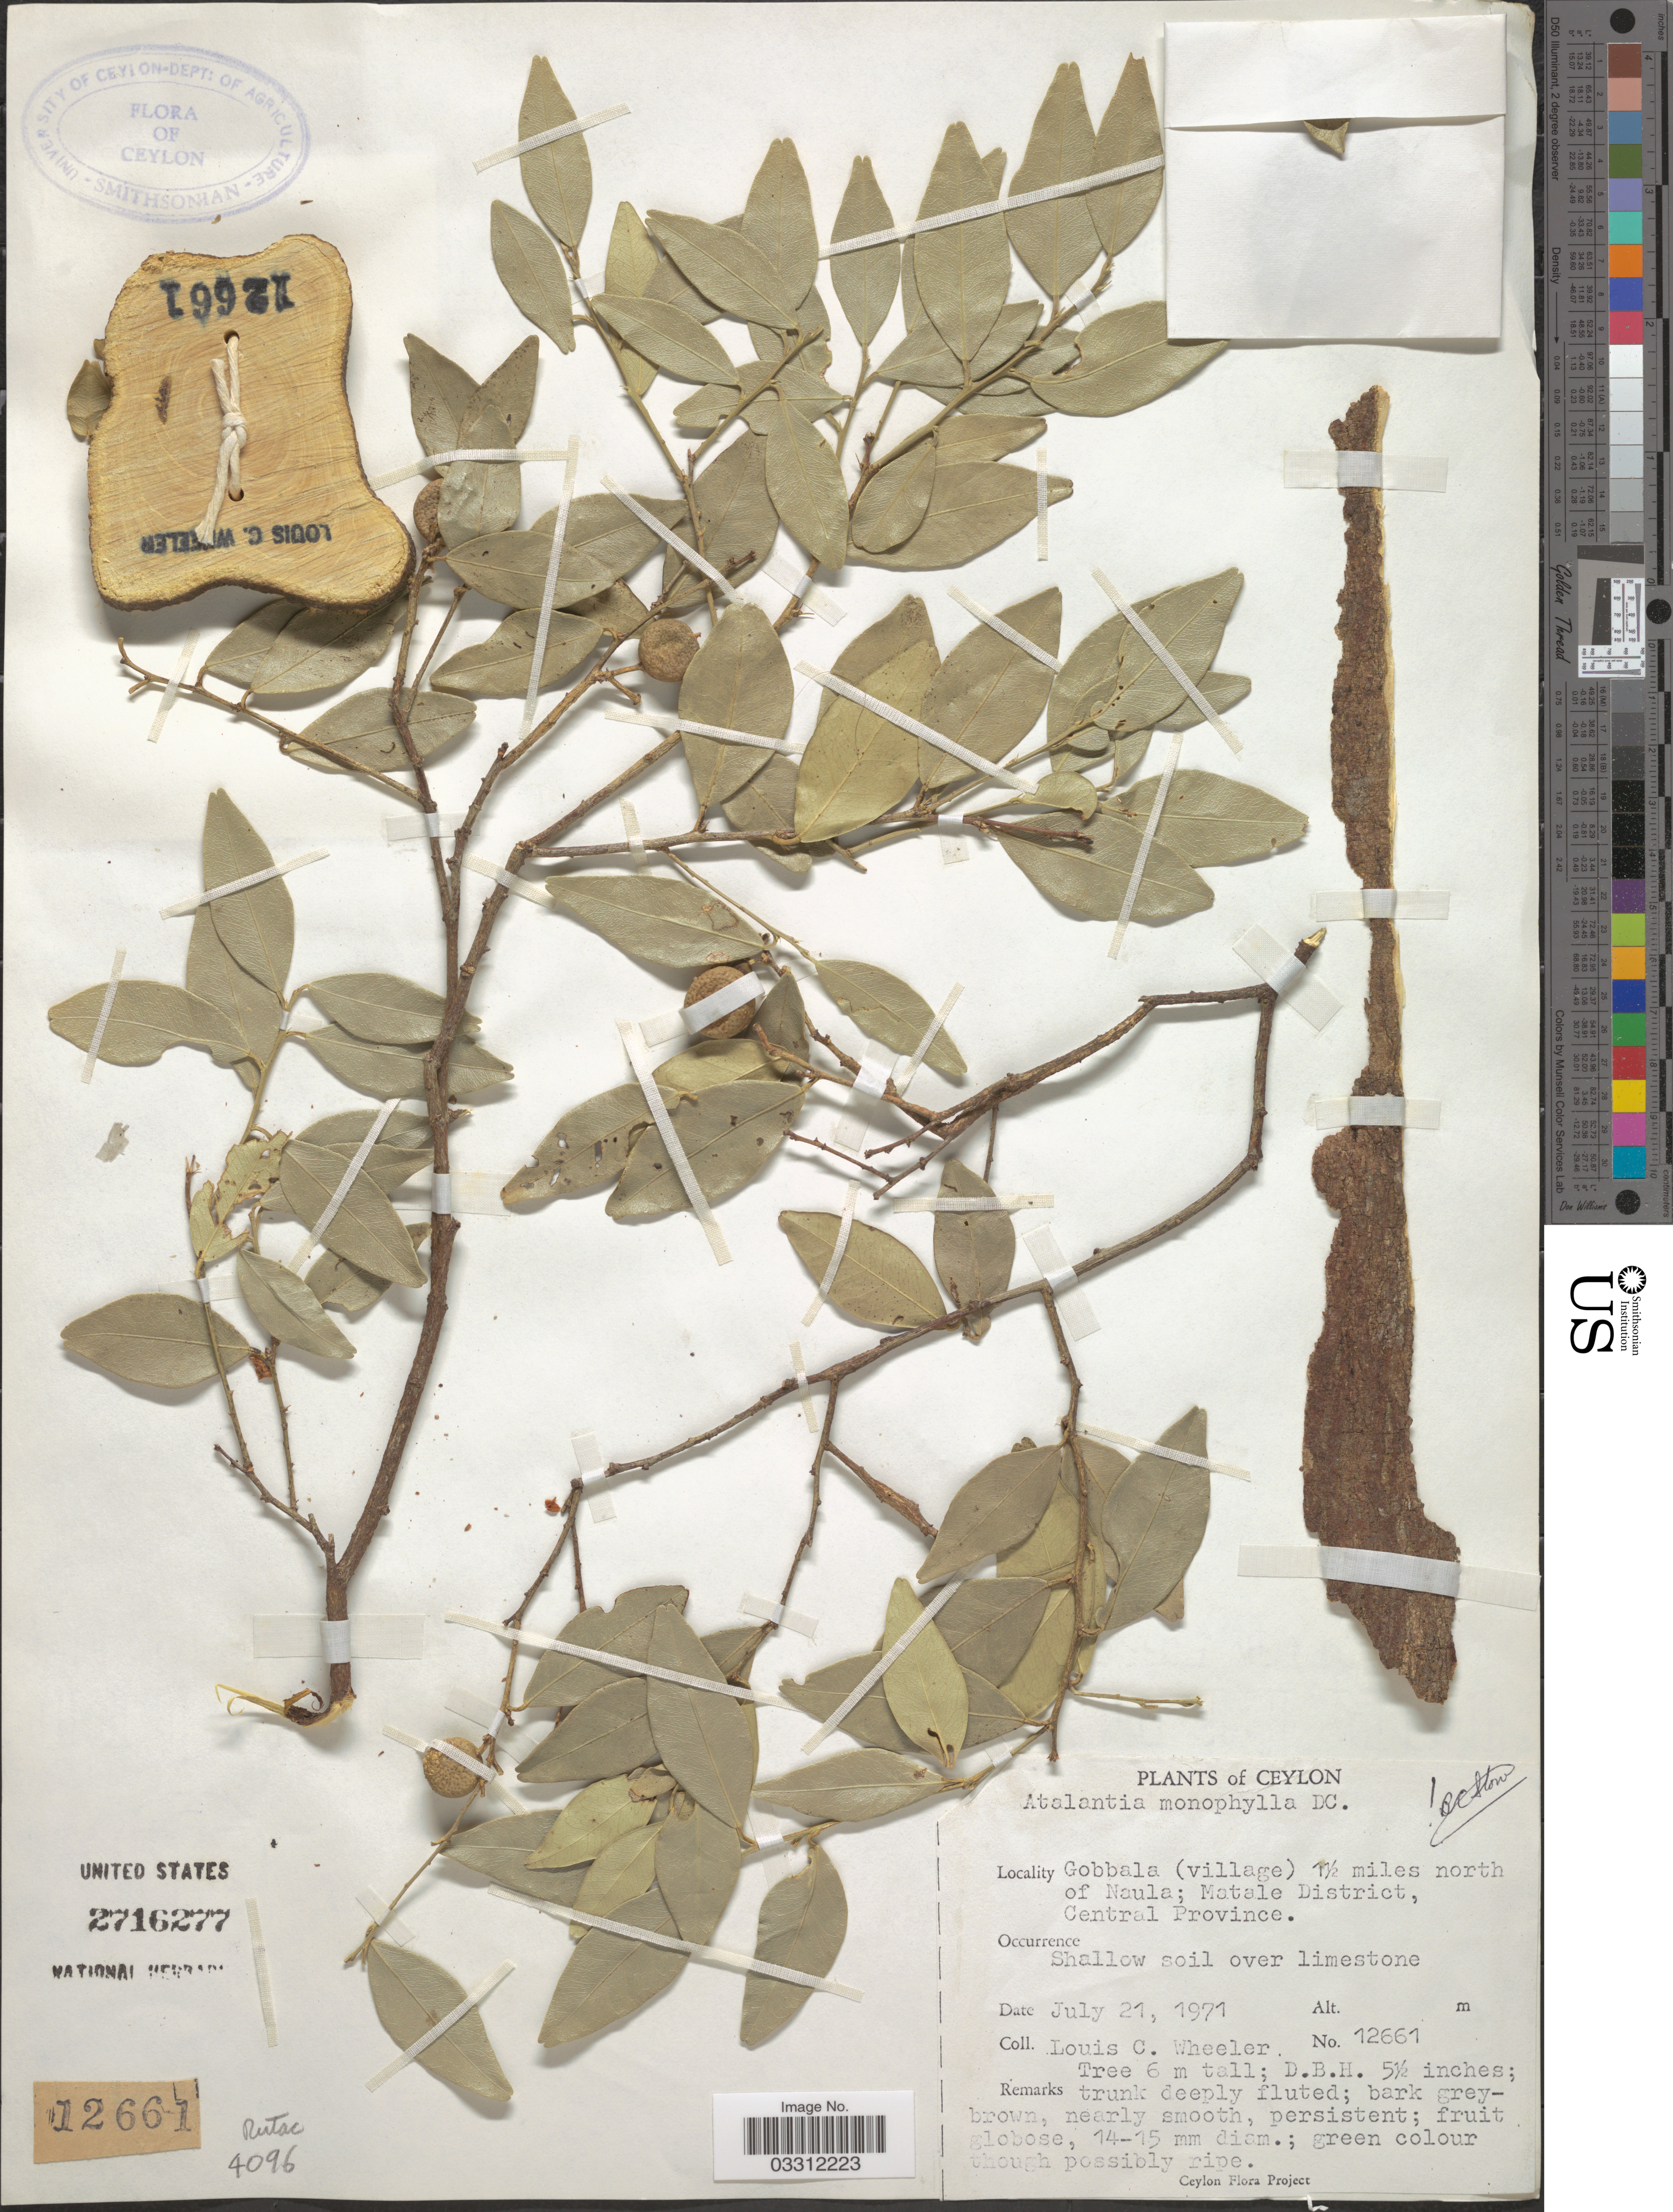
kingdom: Plantae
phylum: Tracheophyta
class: Magnoliopsida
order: Sapindales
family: Rutaceae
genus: Atalantia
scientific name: Atalantia monophylla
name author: (L.) DC.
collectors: L. C. Wheeler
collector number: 12661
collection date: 1971-07-21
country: Sri Lanka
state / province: Central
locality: Ceylon, Gobbala (village) 1½ miles north of Naula; Matale District.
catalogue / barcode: US 2716277